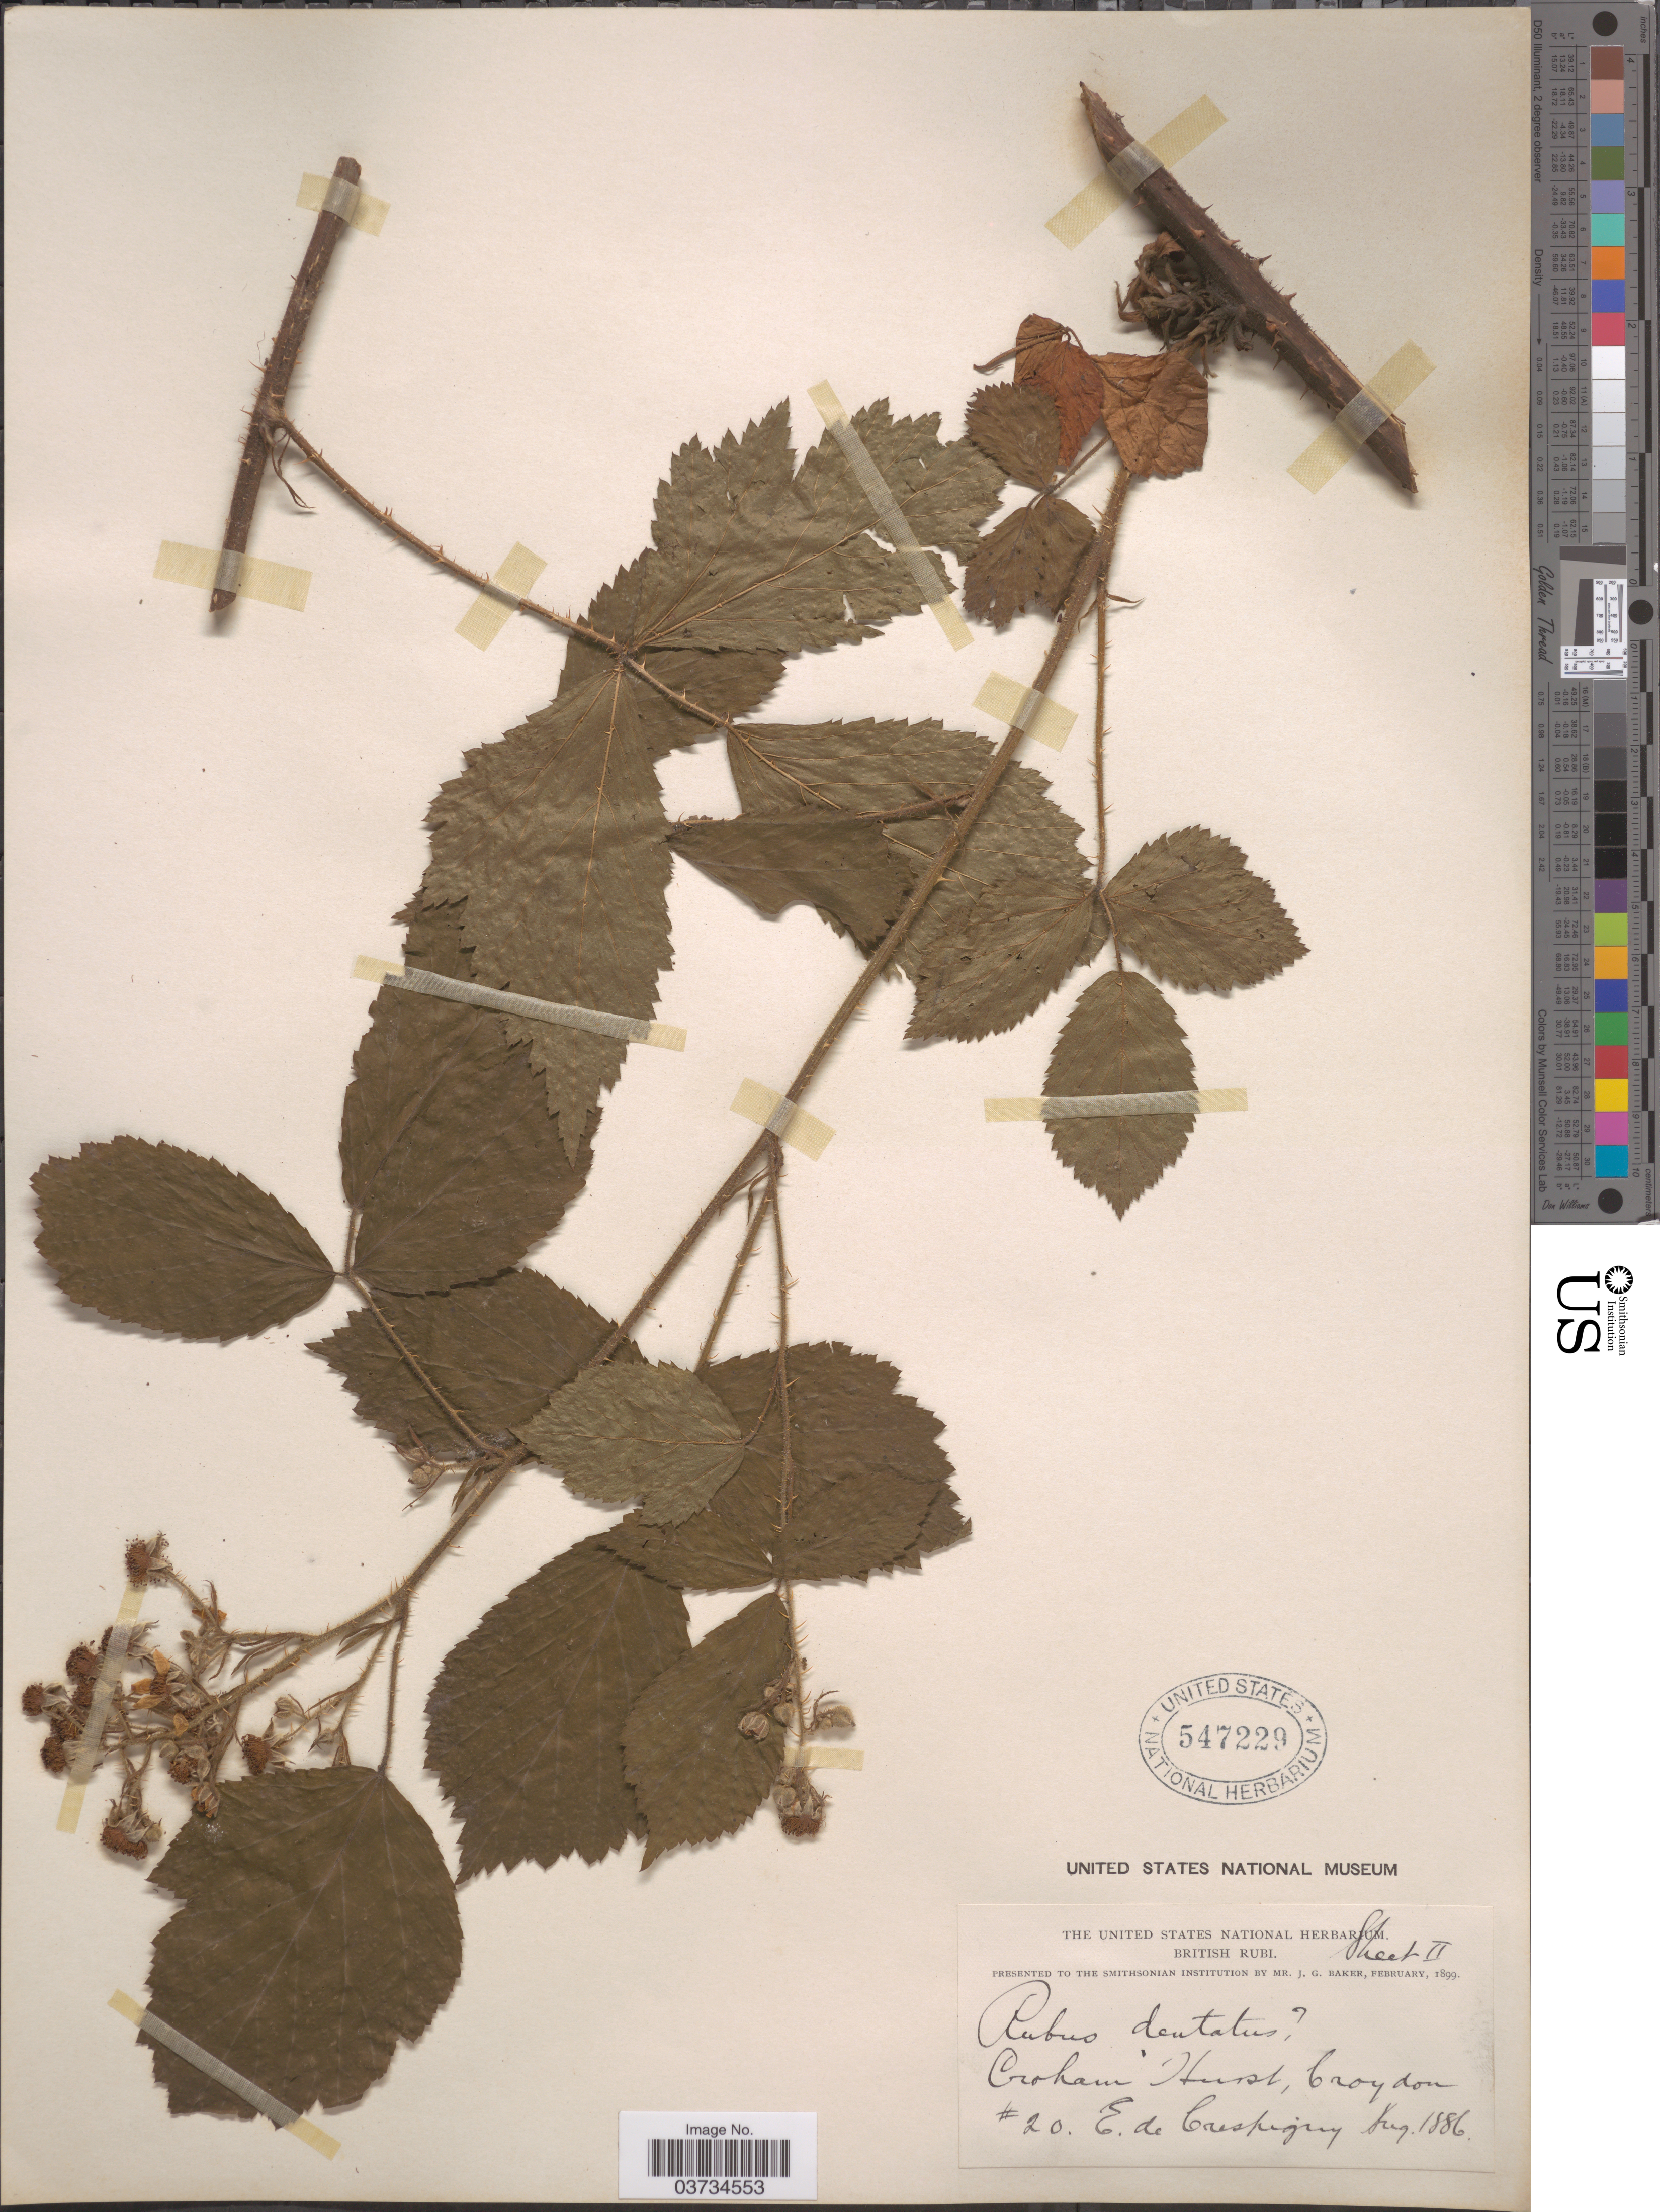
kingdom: Plantae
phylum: Tracheophyta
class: Magnoliopsida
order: Rosales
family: Rosaceae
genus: Rubus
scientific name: Rubus hylonomus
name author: Lefèvre & P.J. Müll.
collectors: E. de Crespigny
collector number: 20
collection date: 1886-08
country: United Kingdom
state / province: England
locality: Croham Hurst, Croydon.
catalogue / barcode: US 547229